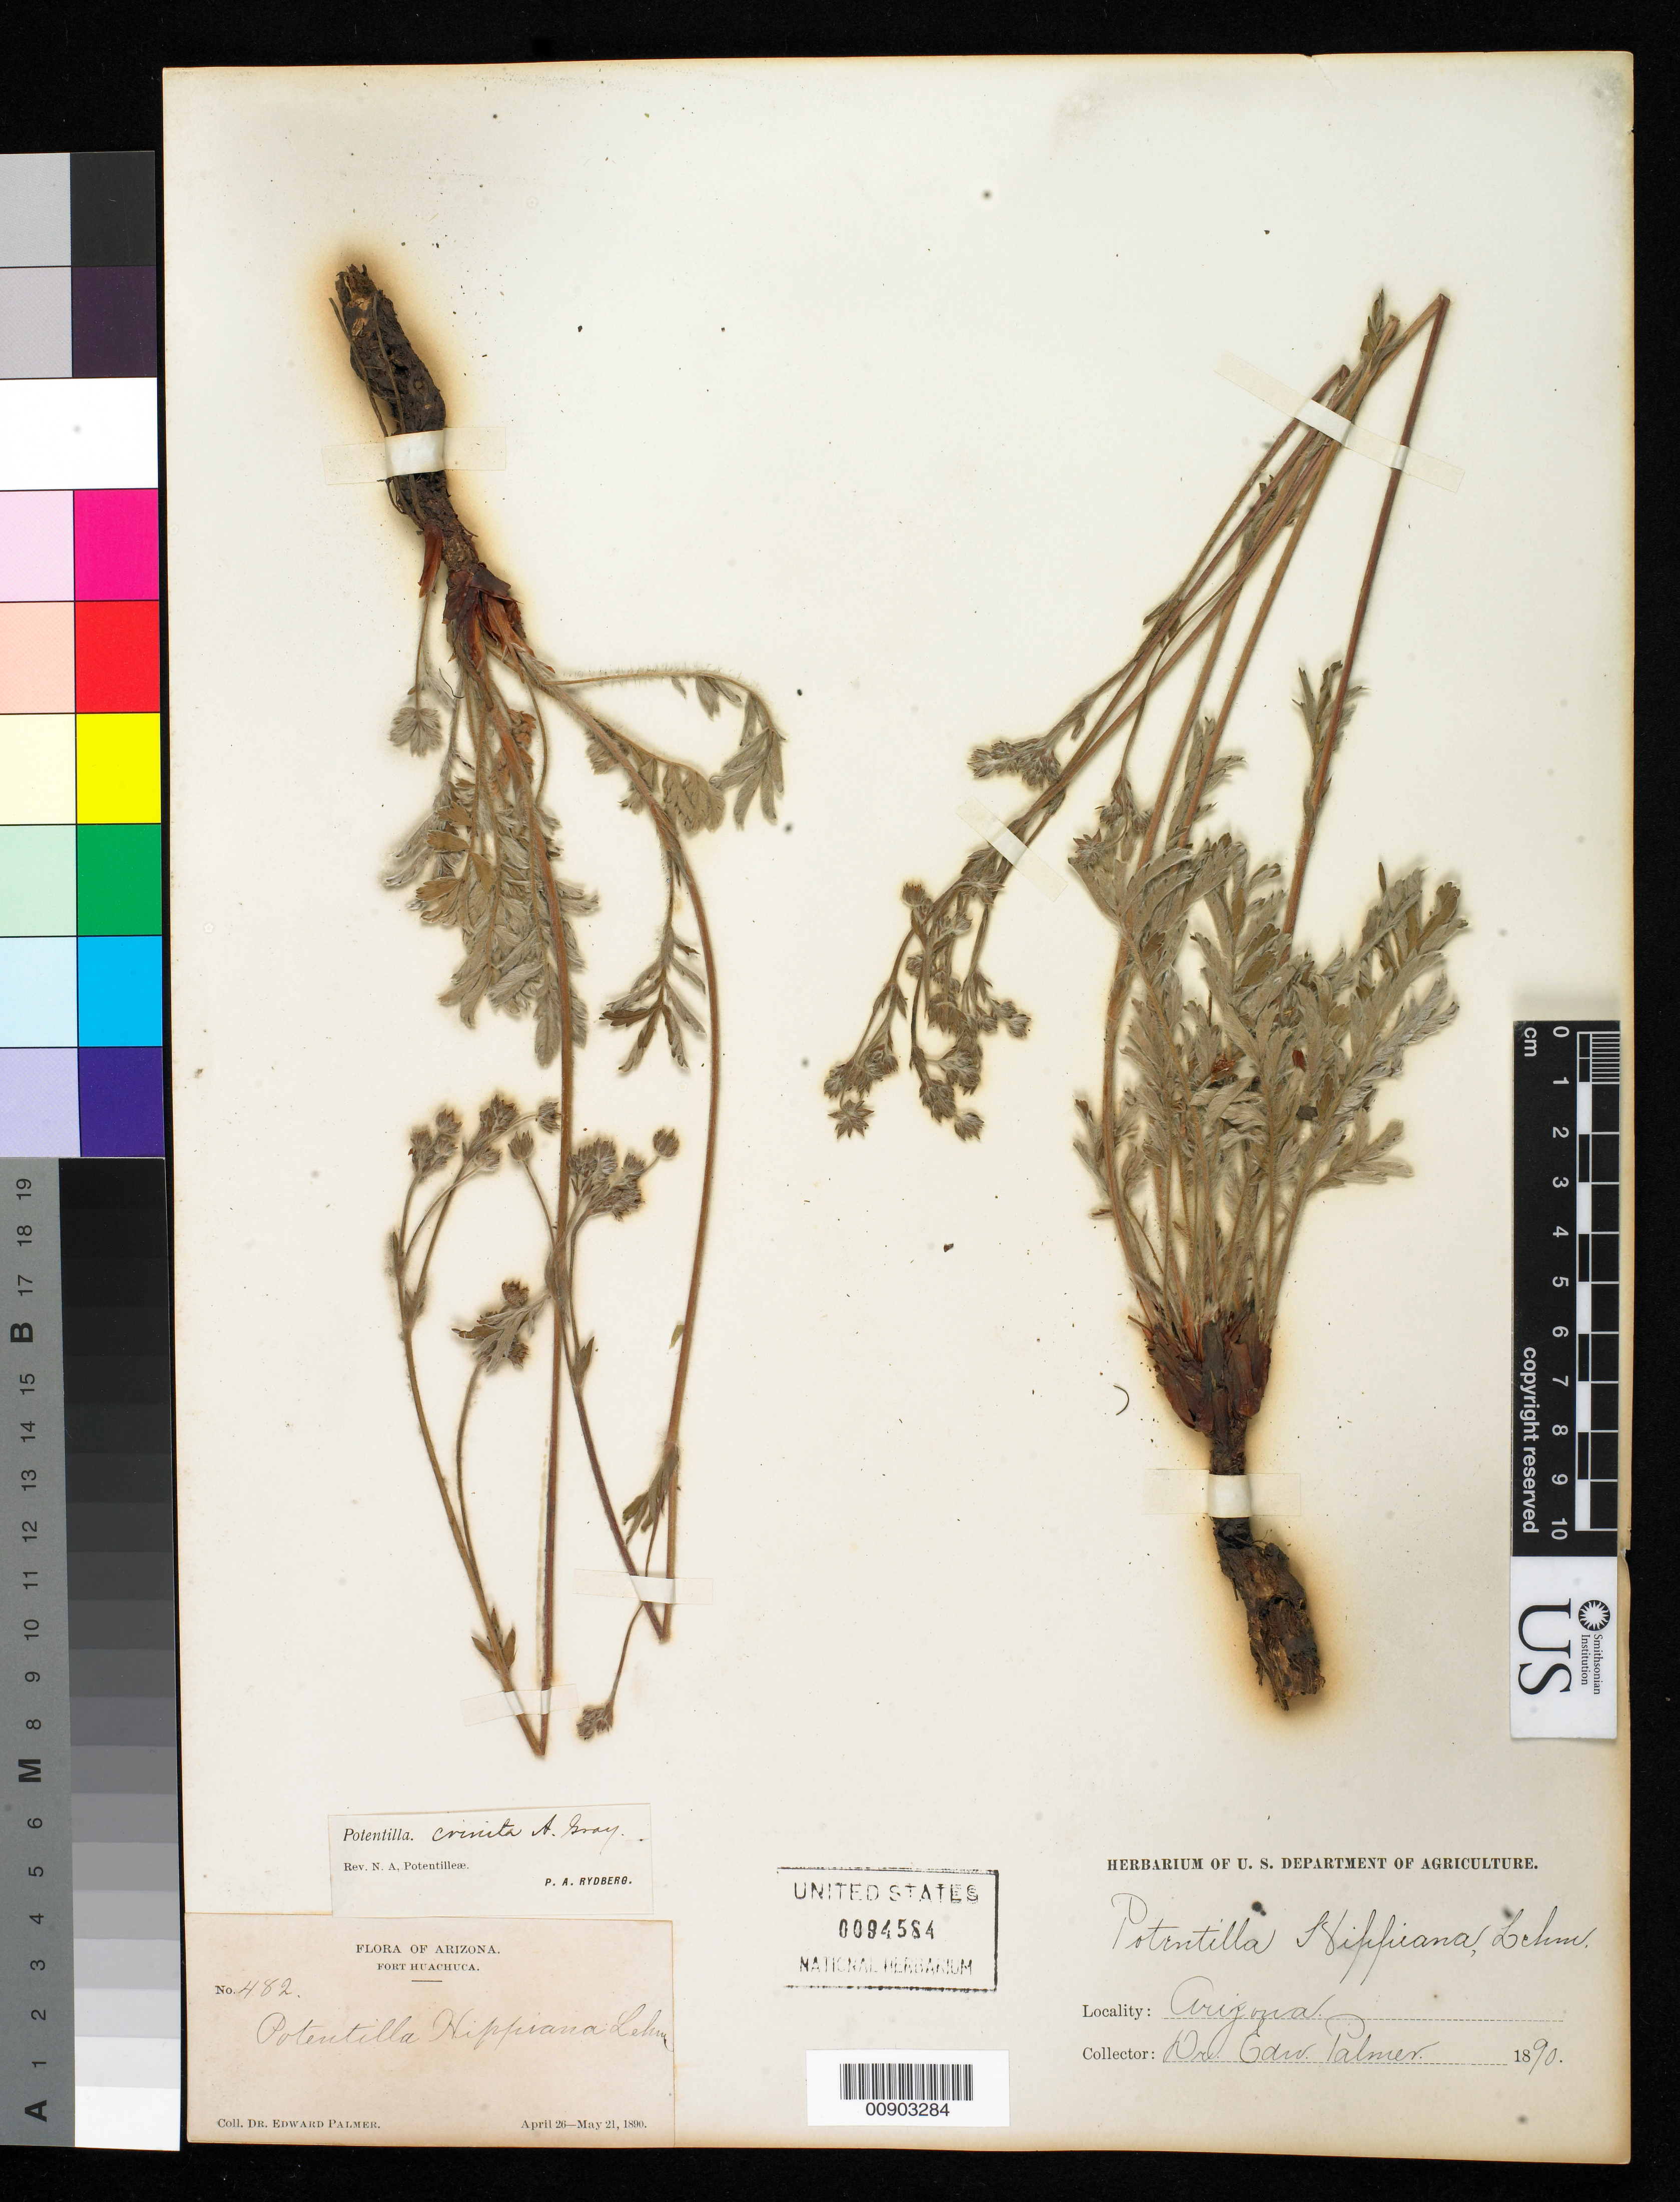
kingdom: Plantae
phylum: Tracheophyta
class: Magnoliopsida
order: Rosales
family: Rosaceae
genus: Potentilla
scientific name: Potentilla crinita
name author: A. Gray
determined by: Rydberg, P. A.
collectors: E. Palmer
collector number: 482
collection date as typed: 26 Apr 1890 to 21 May 1890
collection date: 1890-04-26/1890-05-21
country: United States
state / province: Arizona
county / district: Cochise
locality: Fort Huachuca.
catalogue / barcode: US 94584